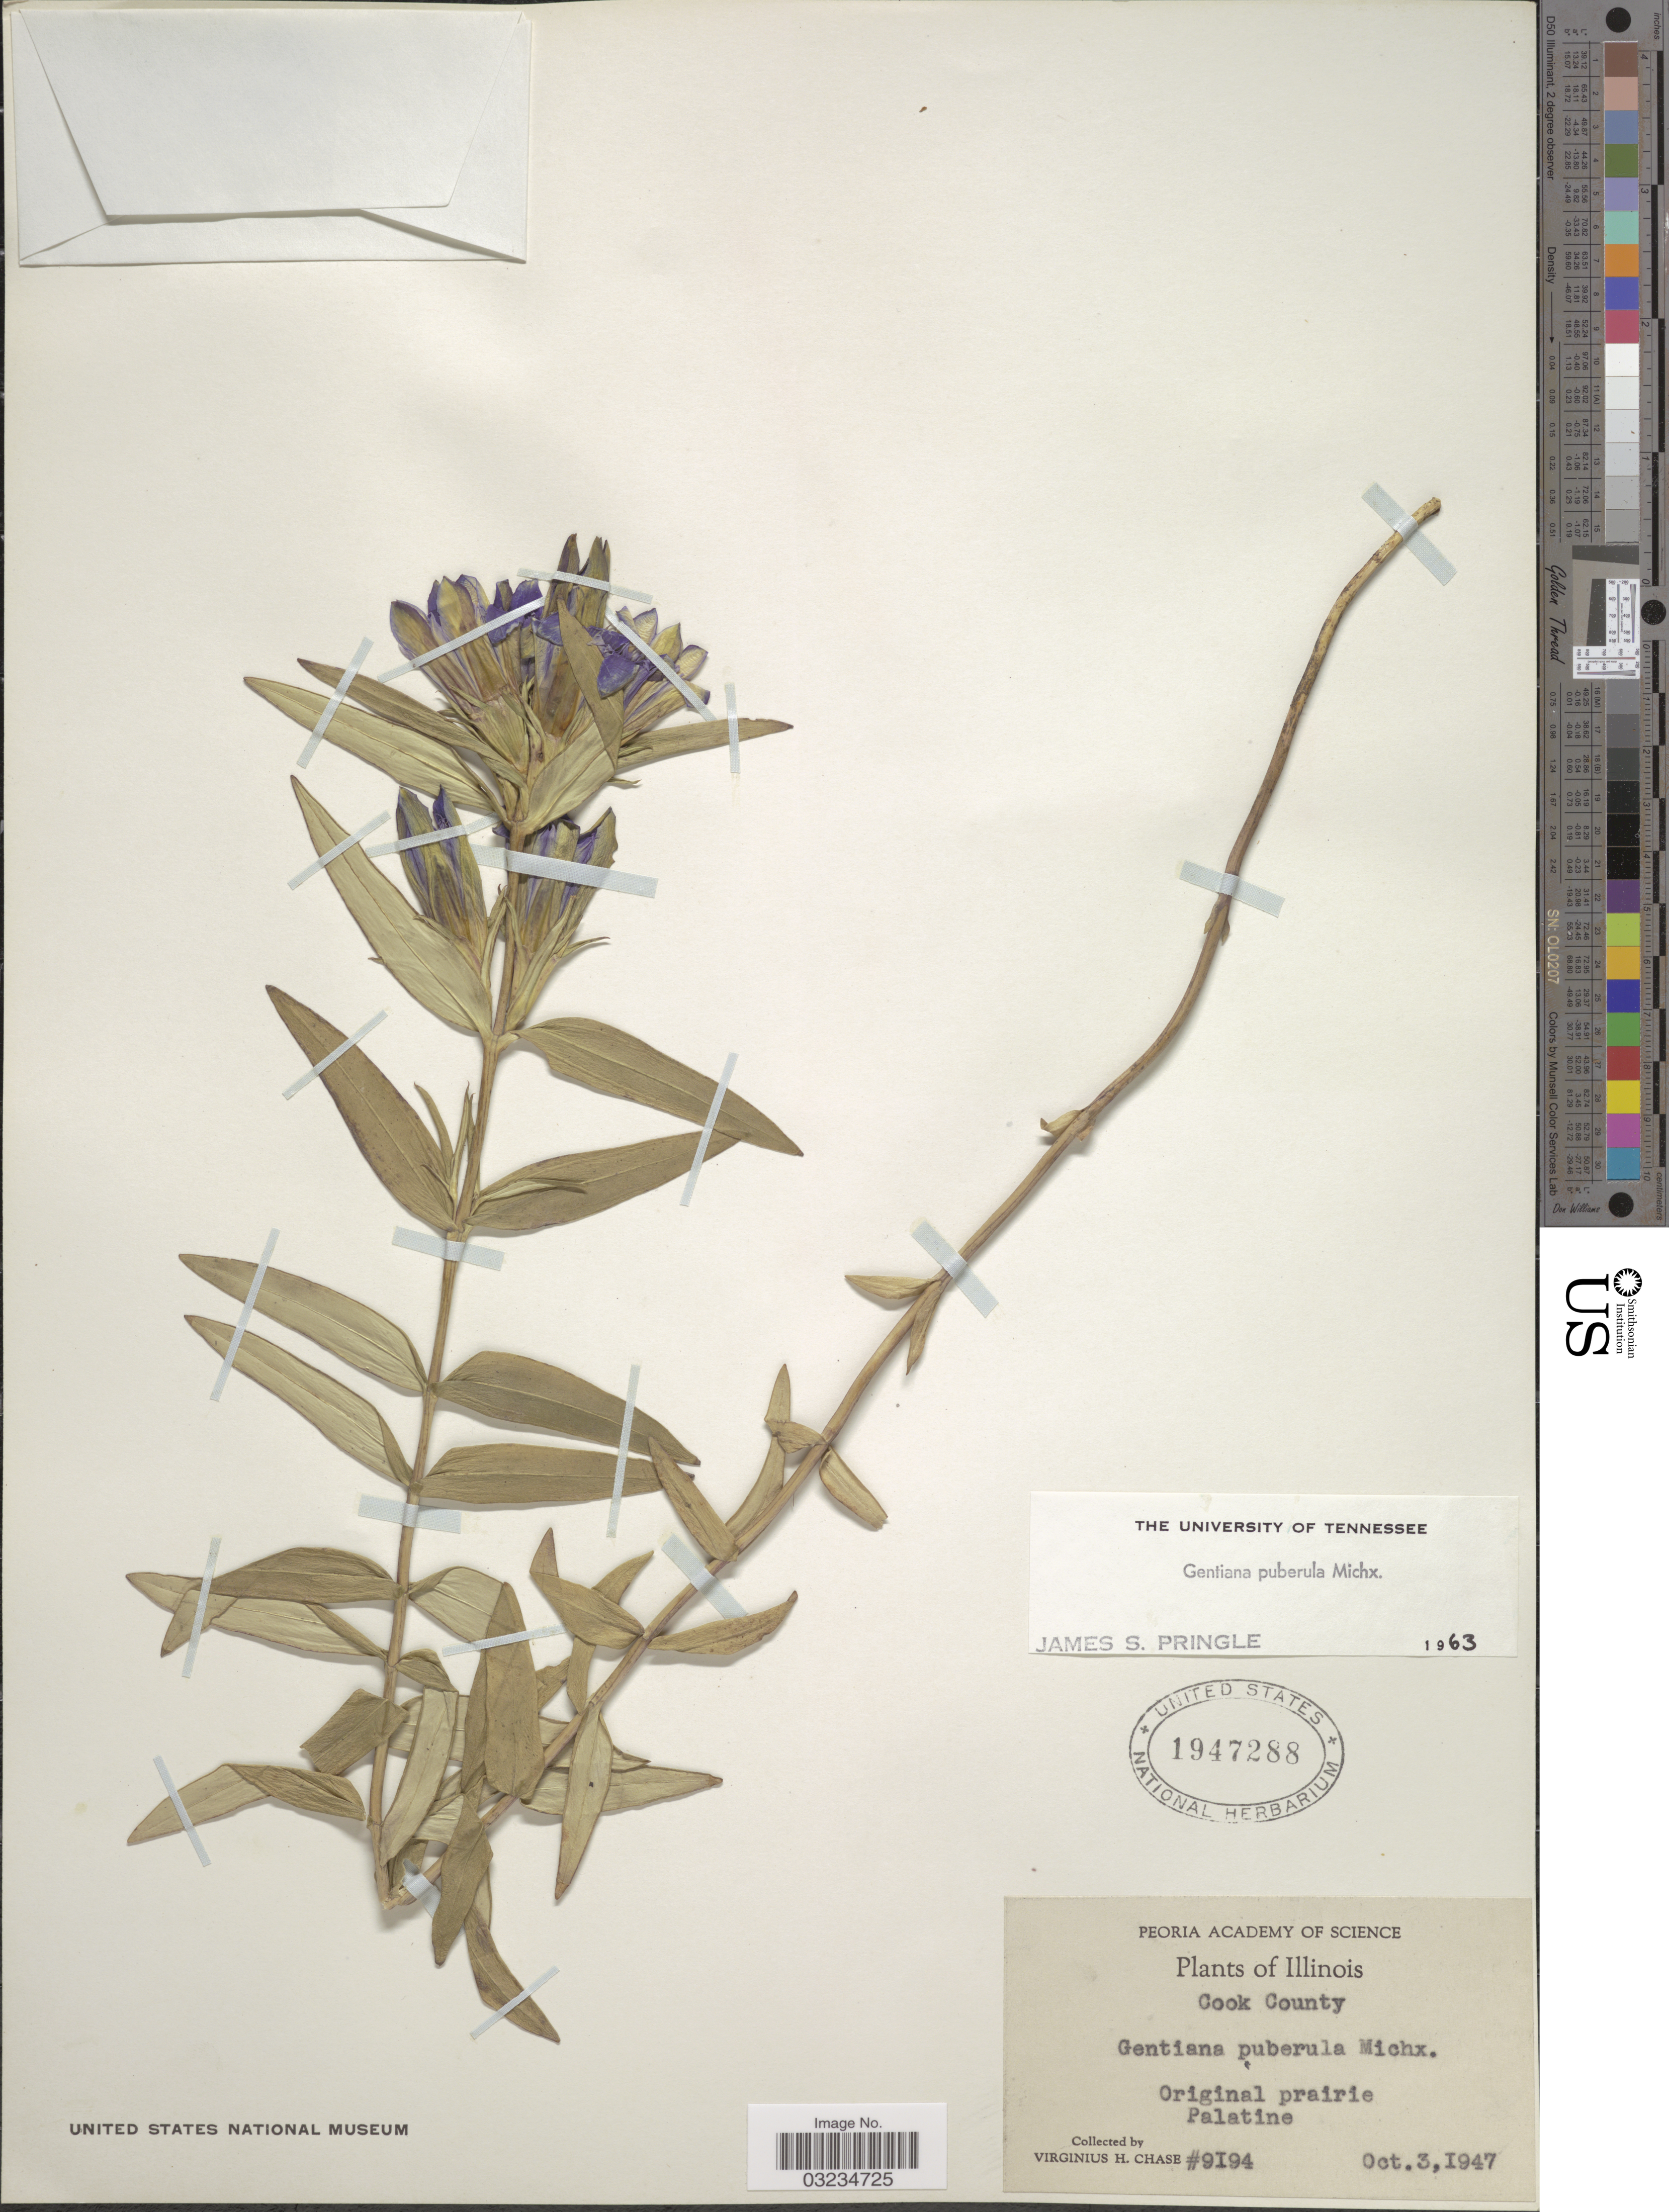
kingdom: Plantae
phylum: Tracheophyta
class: Magnoliopsida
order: Gentianales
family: Gentianaceae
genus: Gentiana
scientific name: Gentiana puberula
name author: Michx.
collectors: V. H. Chase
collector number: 9194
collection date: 1947-10-03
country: United States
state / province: Illinois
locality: Cook County. Palatine.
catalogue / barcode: US 1947288